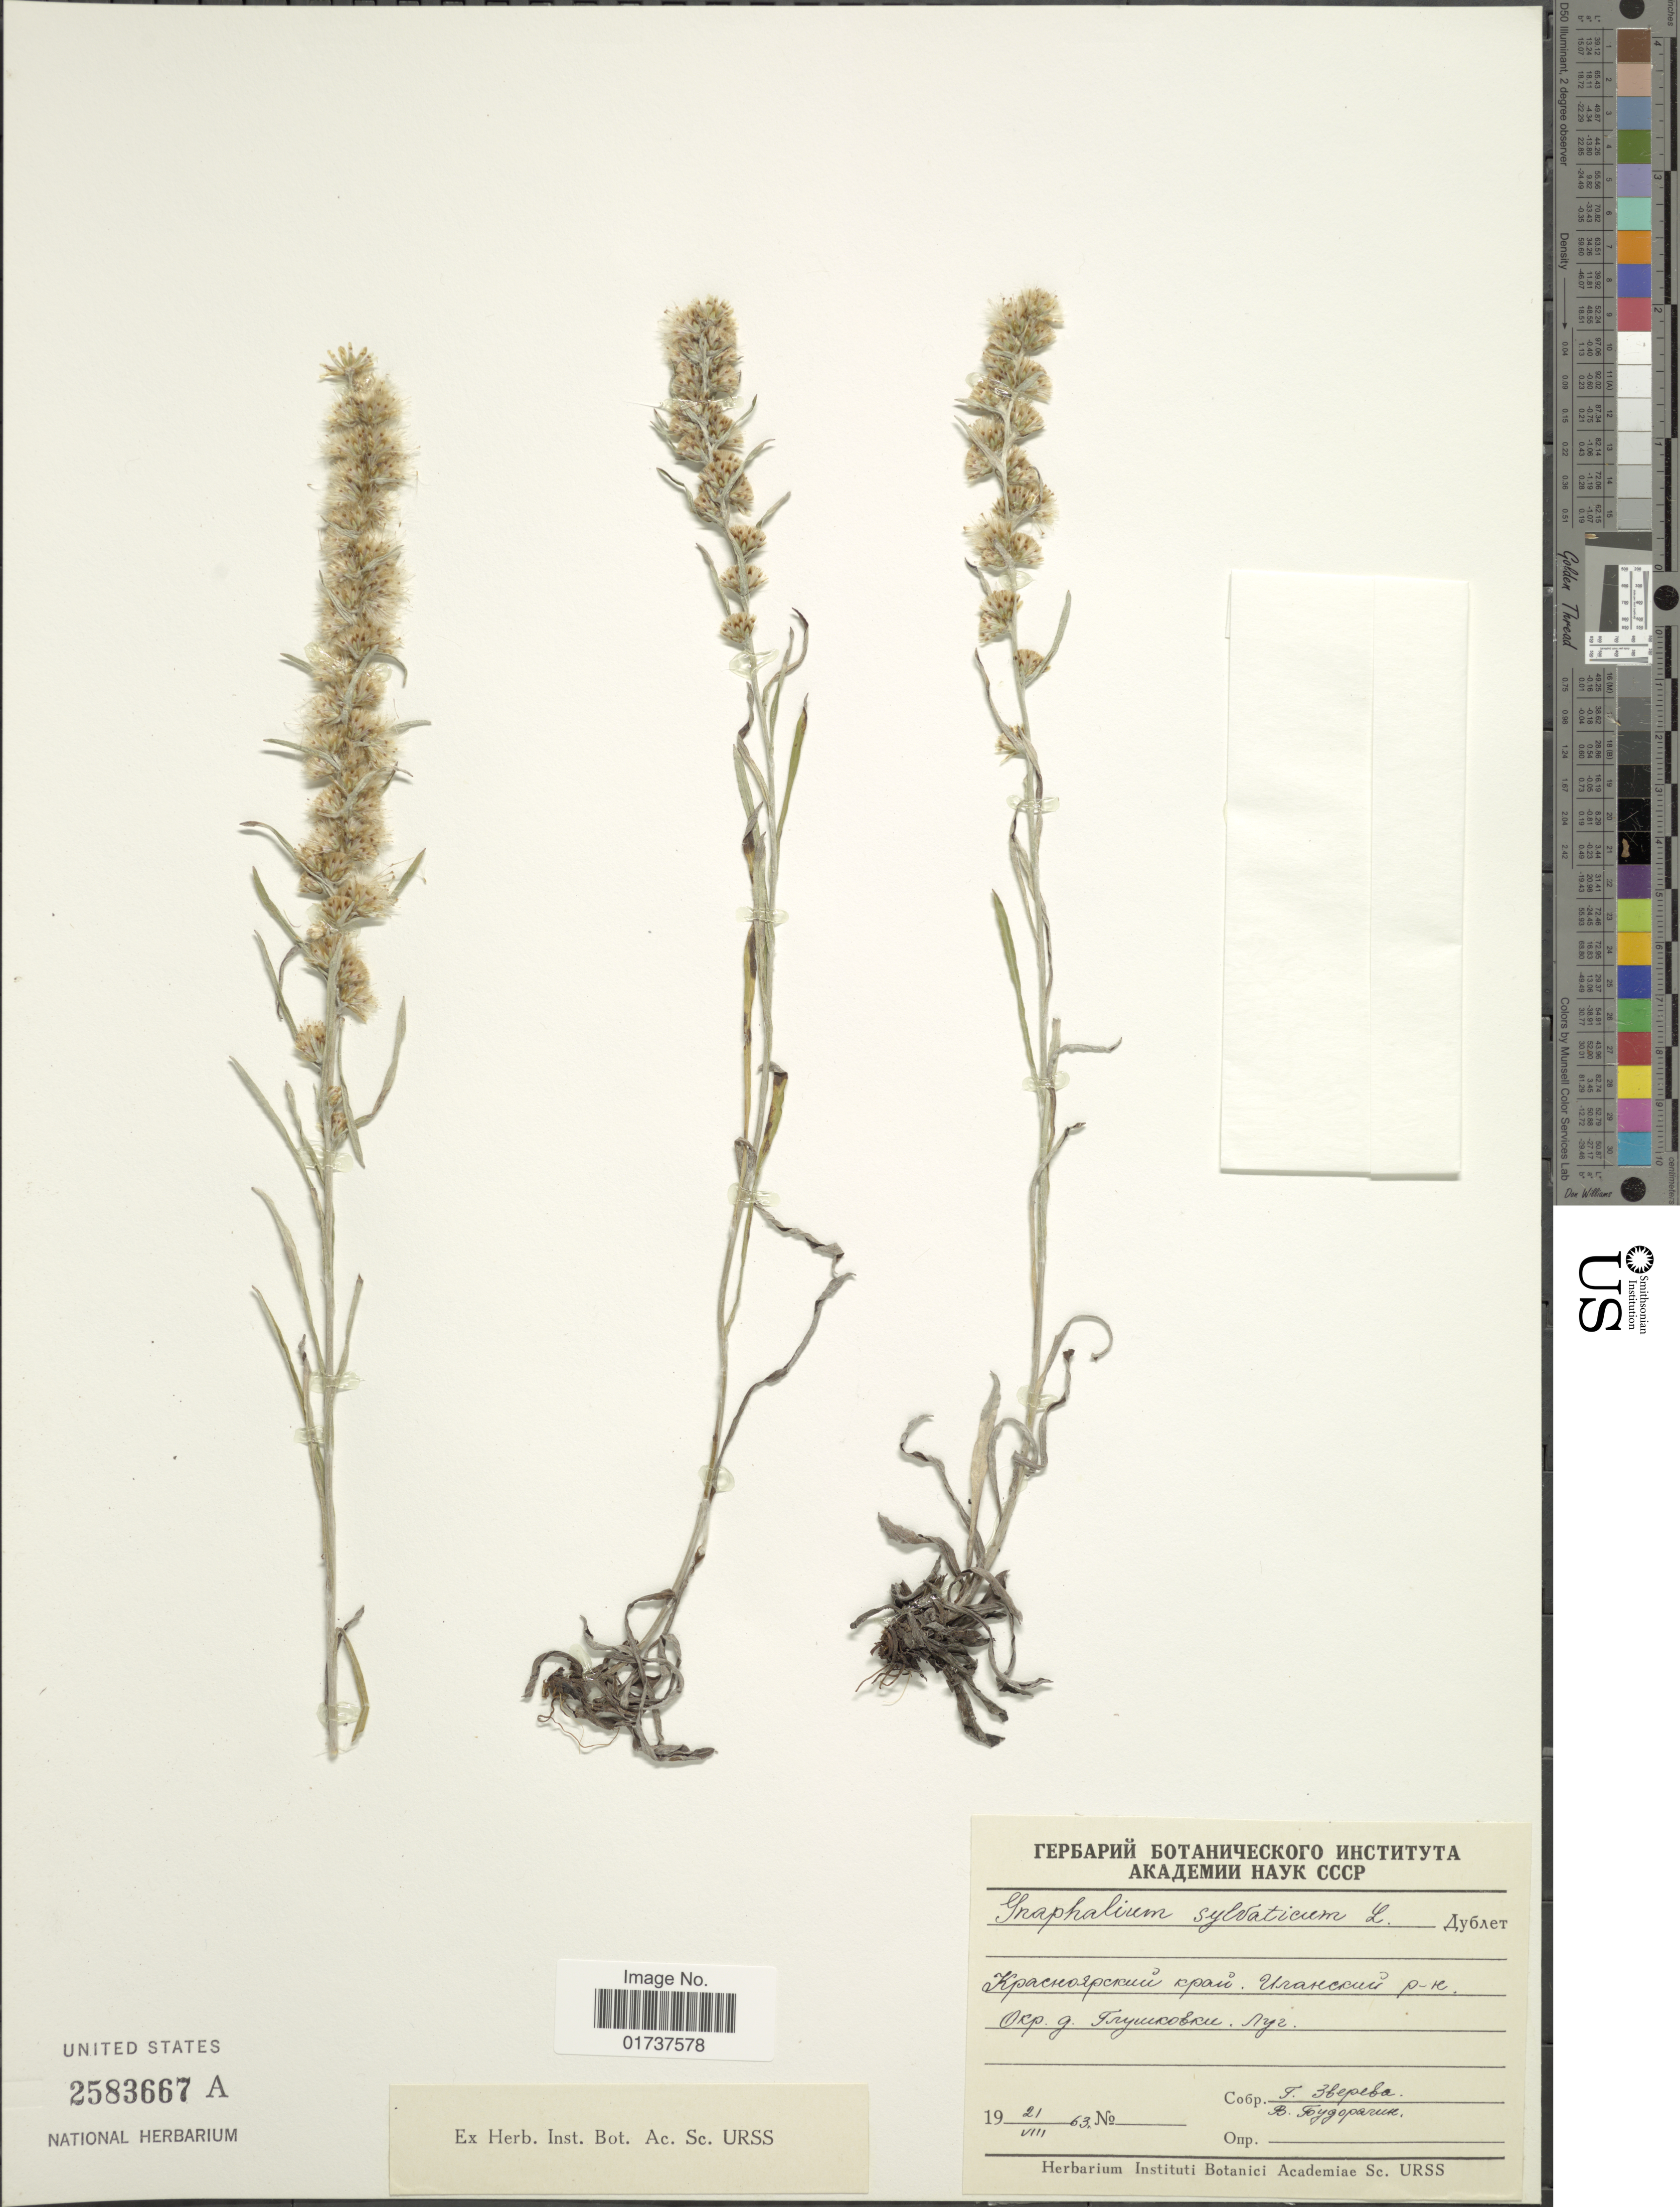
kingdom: Plantae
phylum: Tracheophyta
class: Magnoliopsida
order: Asterales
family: Asteraceae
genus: Gnaphalium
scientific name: Gnaphalium sylvaticum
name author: L.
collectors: G. Zvereva & V. Budoragin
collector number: s.n.?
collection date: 1963-08-21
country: Russian Federation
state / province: Krasnoyarsk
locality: District Ilanskiy, vicinity of village Glushkovka.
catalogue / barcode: US 2583667A